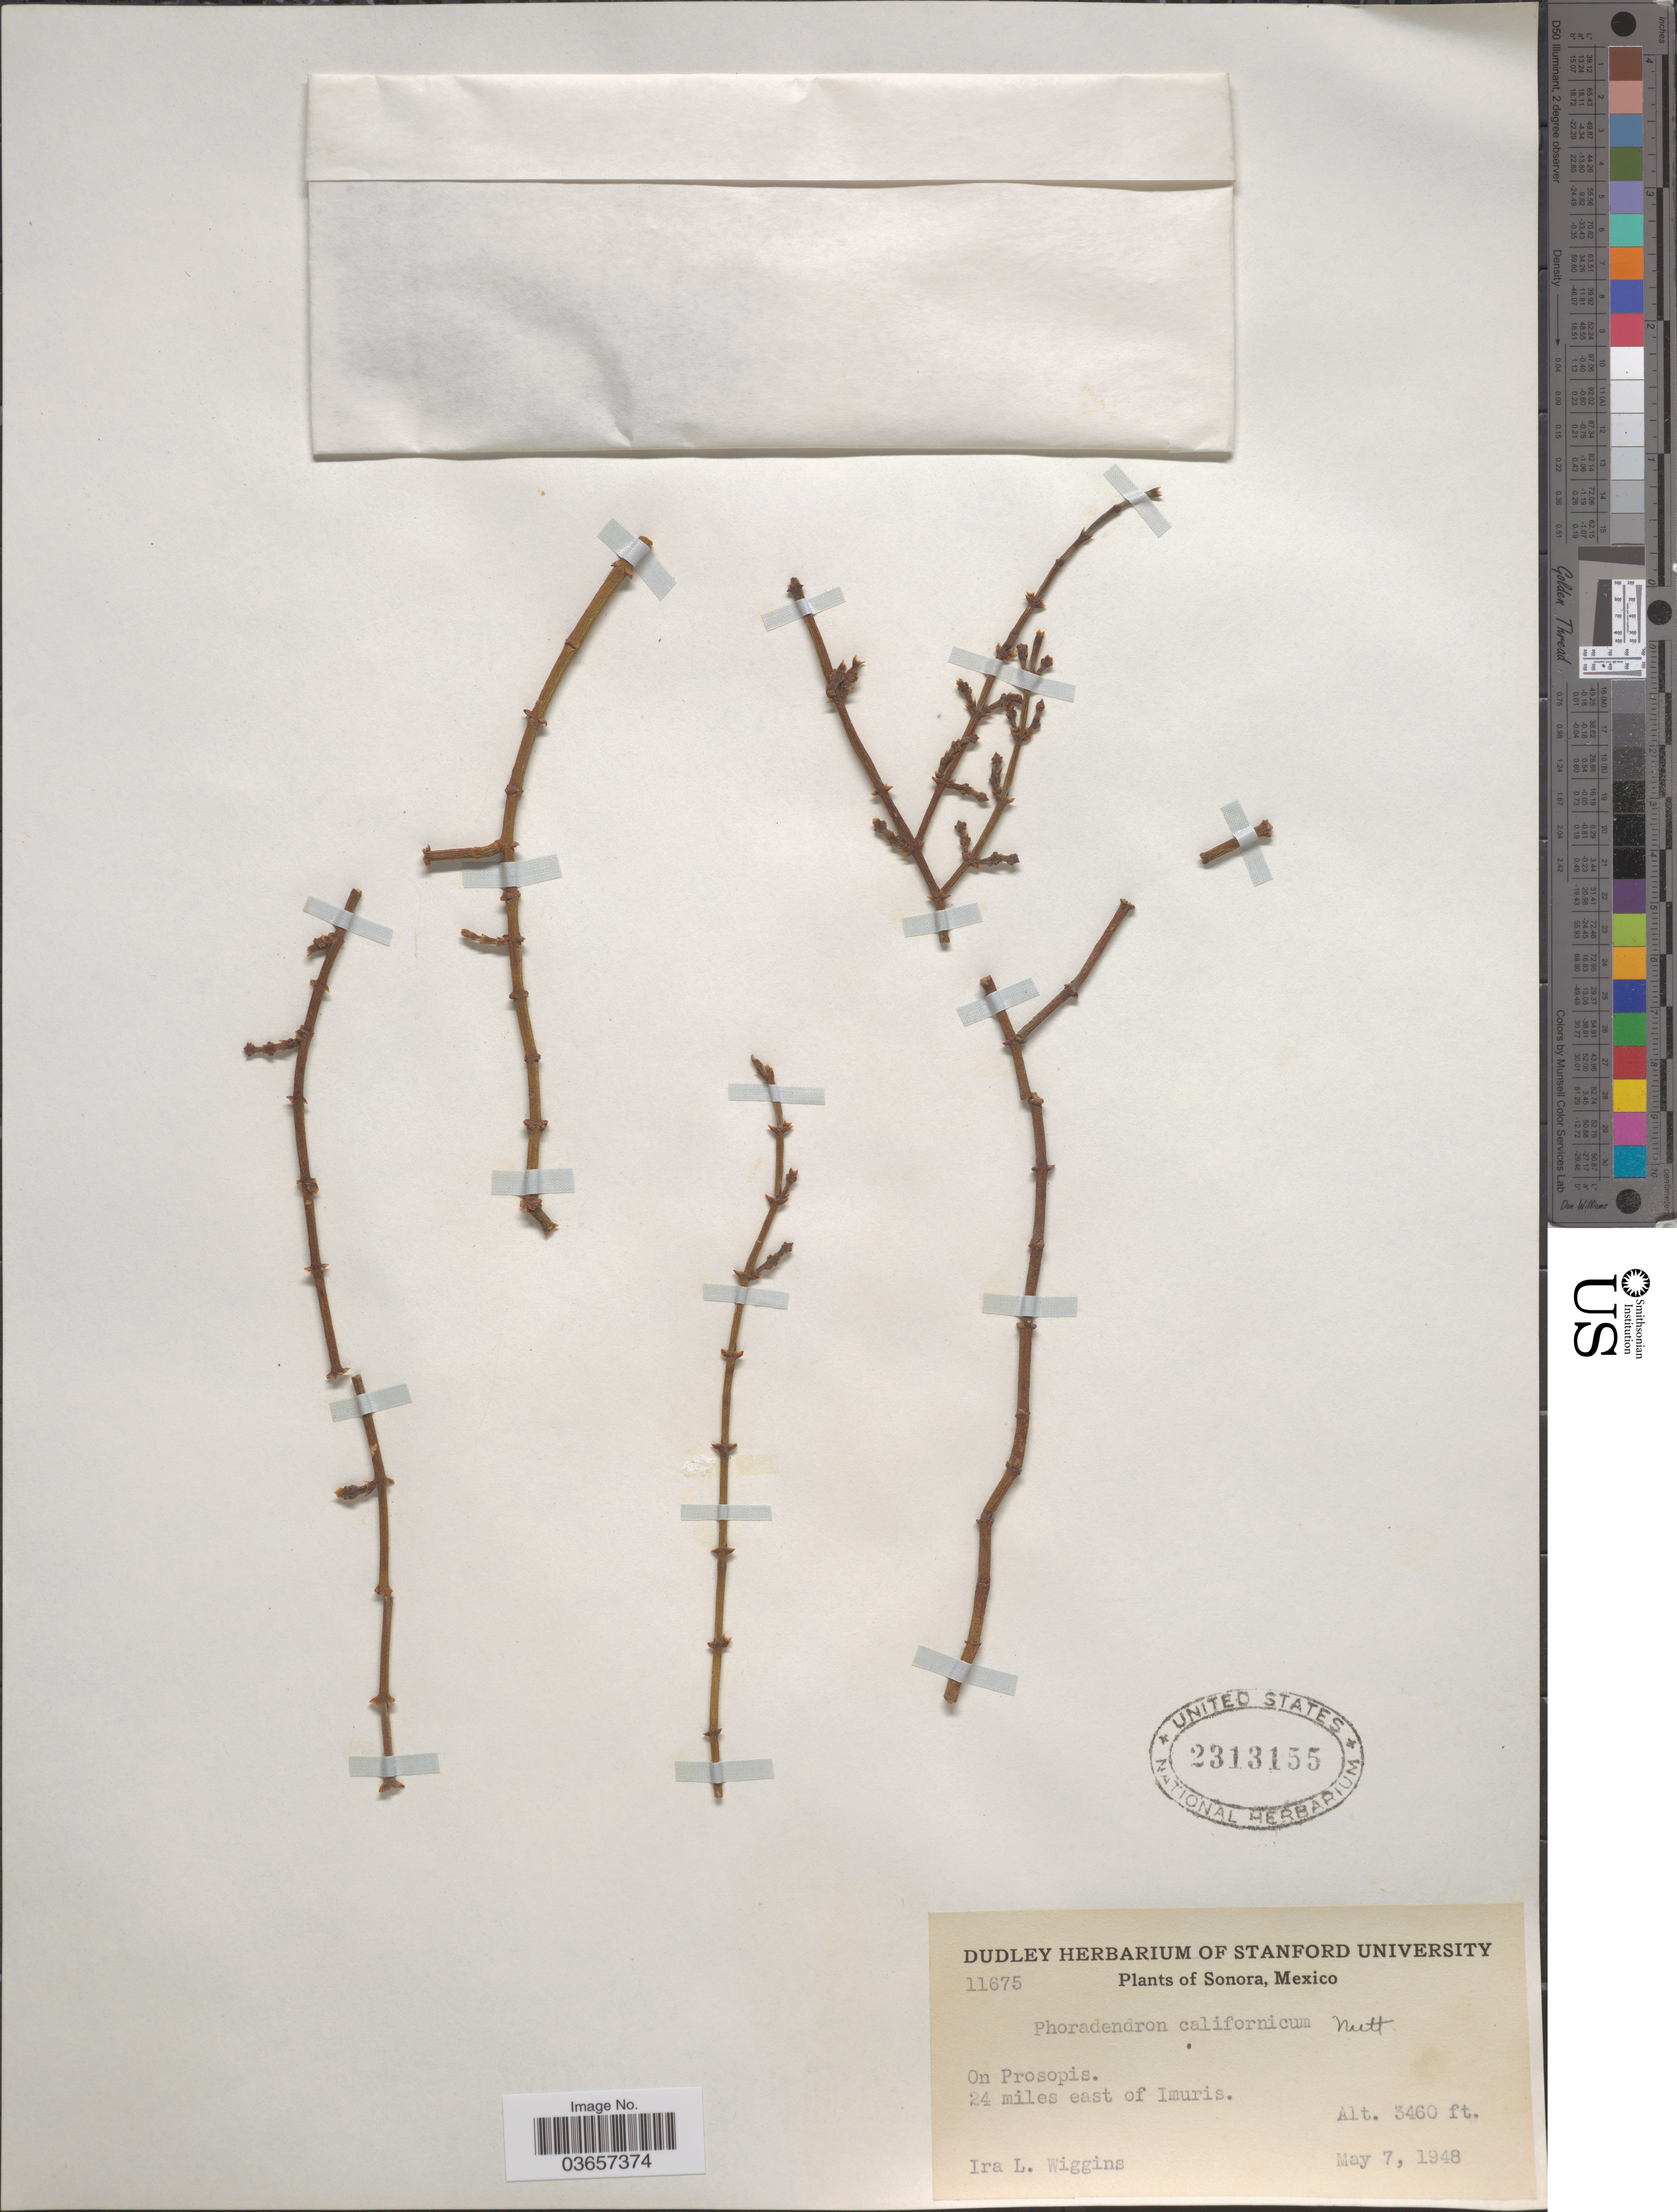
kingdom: Plantae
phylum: Tracheophyta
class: Magnoliopsida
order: Santalales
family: Viscaceae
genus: Phoradendron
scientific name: Phoradendron californicum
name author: Nutt.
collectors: I. L. Wiggins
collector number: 11675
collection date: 1948-05-07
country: Mexico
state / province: Sonora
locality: On Prosopis. 24 miles east of Imuris.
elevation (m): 1055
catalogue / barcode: US 2313155